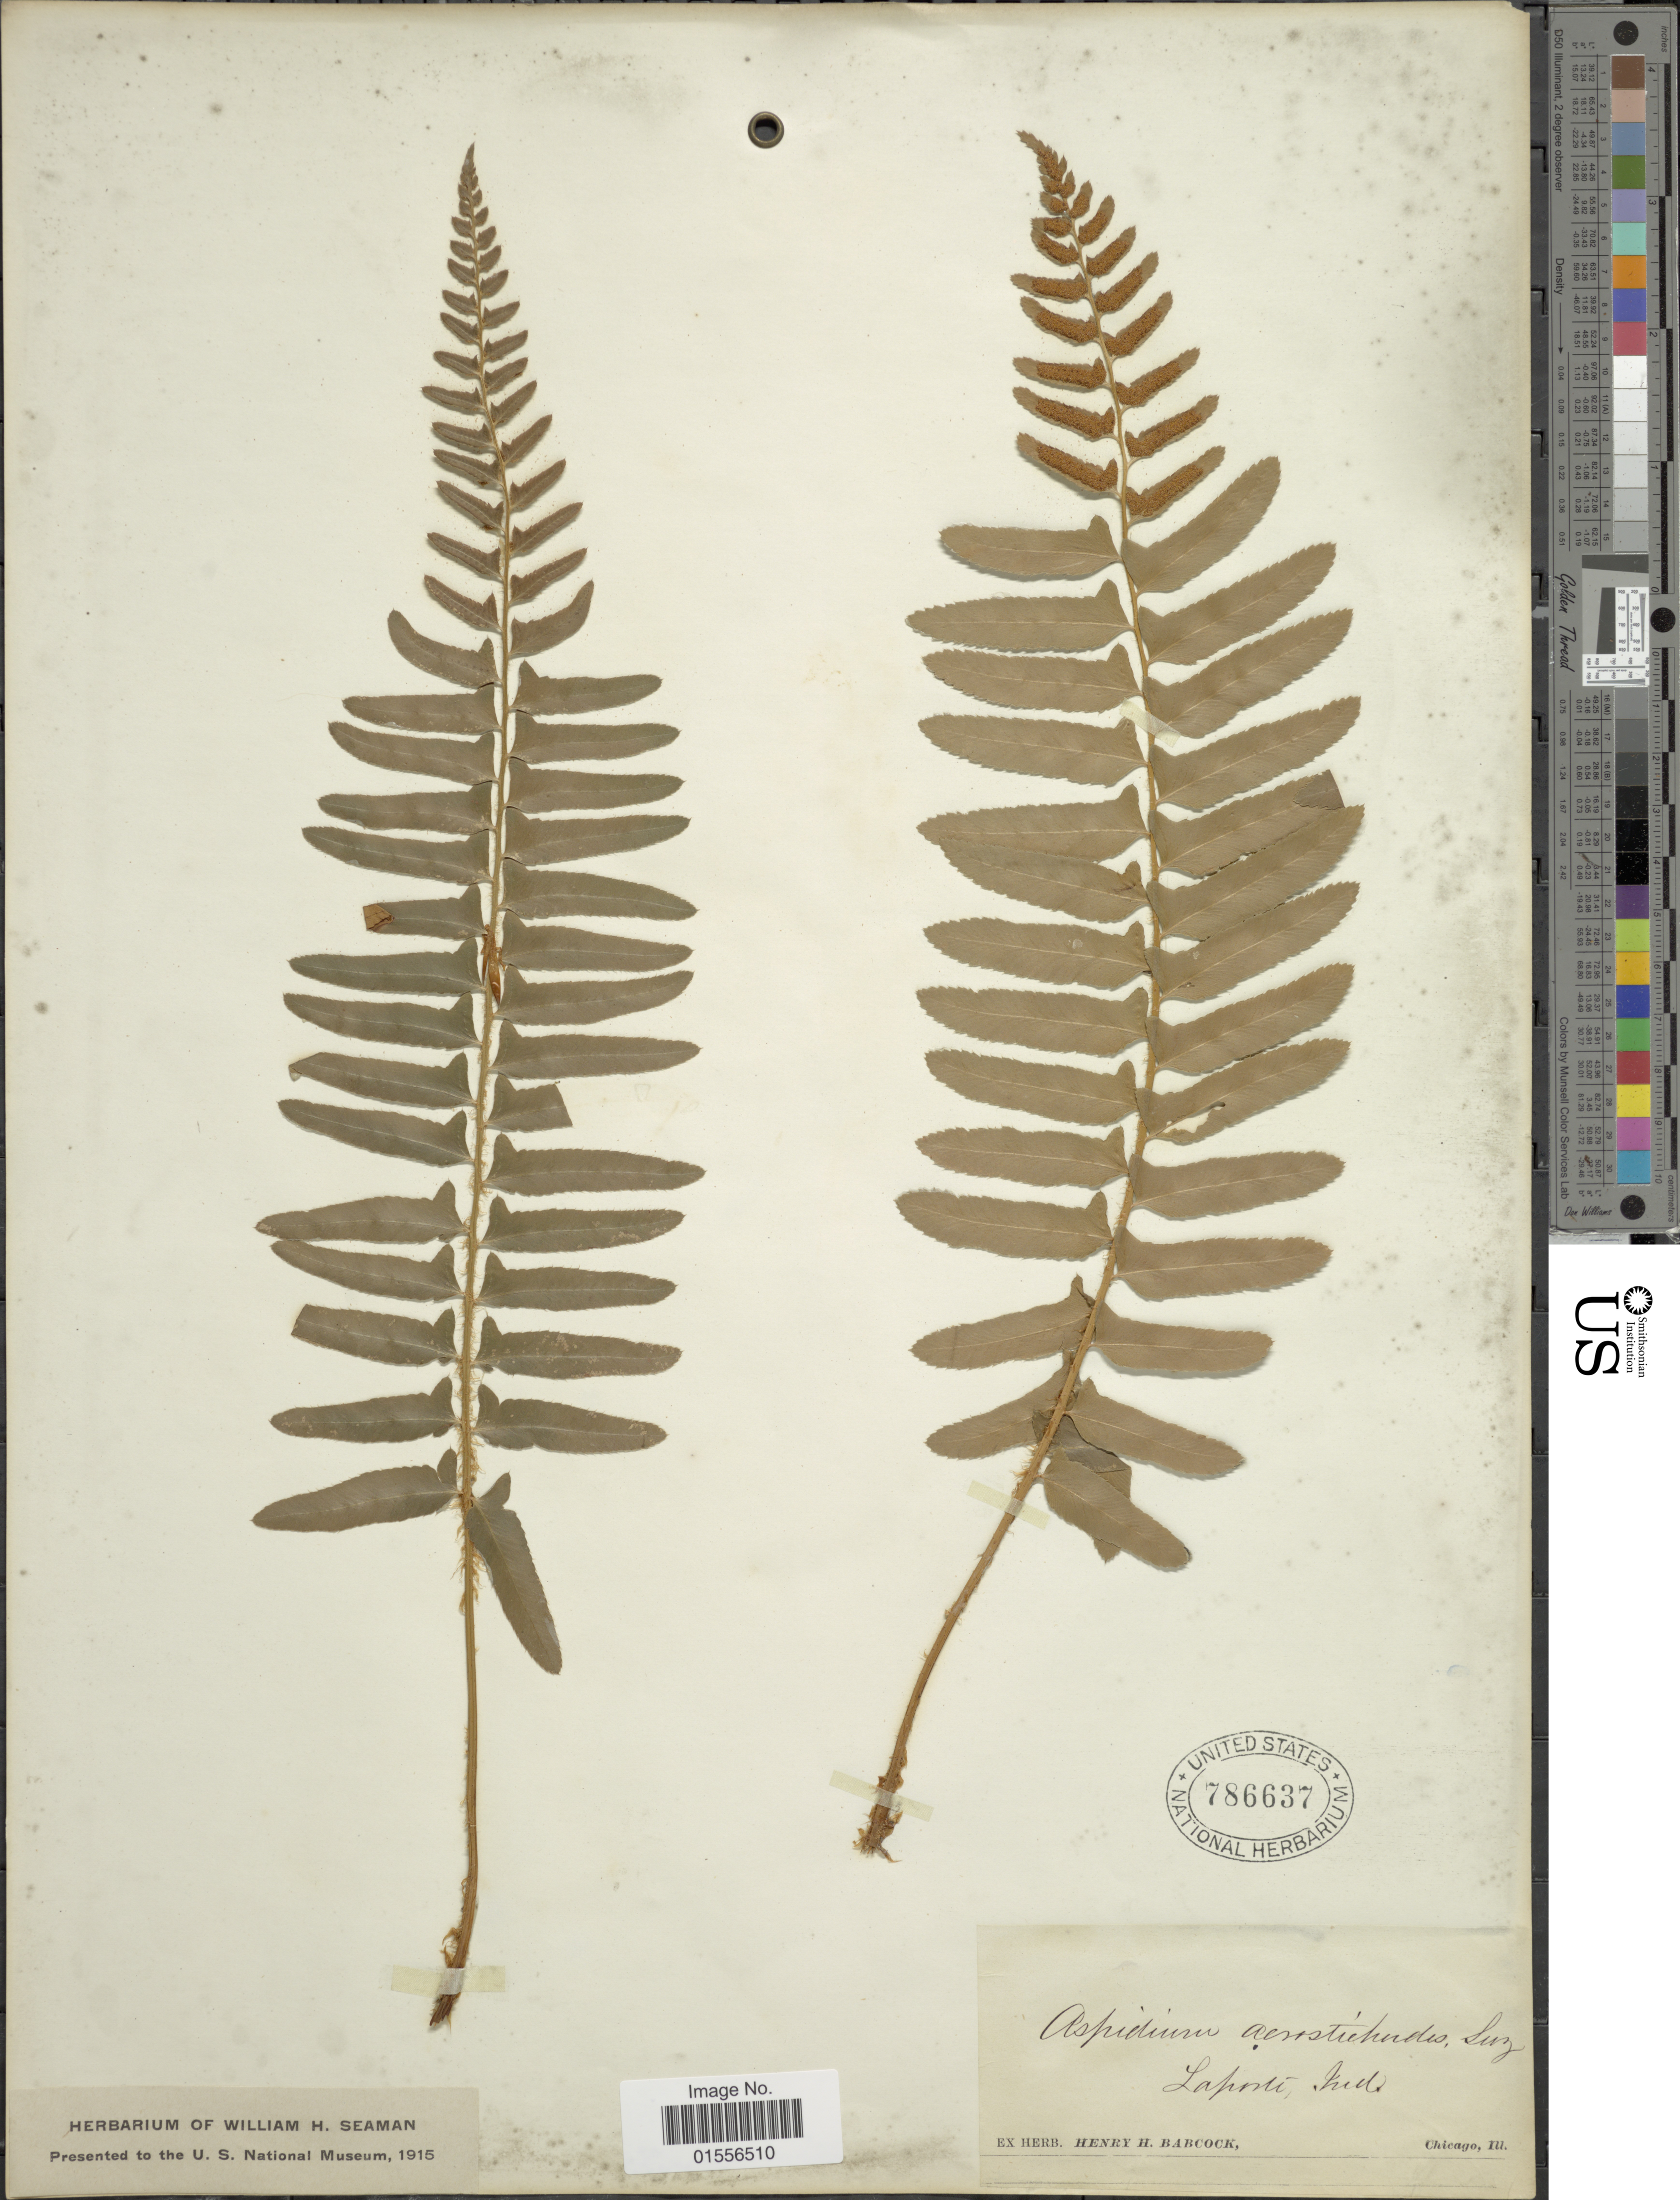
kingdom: Plantae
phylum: Tracheophyta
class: Polypodiopsida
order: Polypodiales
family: Dryopteridaceae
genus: Polystichum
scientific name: Polystichum acrostichoides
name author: (Michx.) Schott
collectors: ex herb. Henry Homes Babcock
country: United States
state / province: Indiana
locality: Laporte, Ind.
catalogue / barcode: US 786637